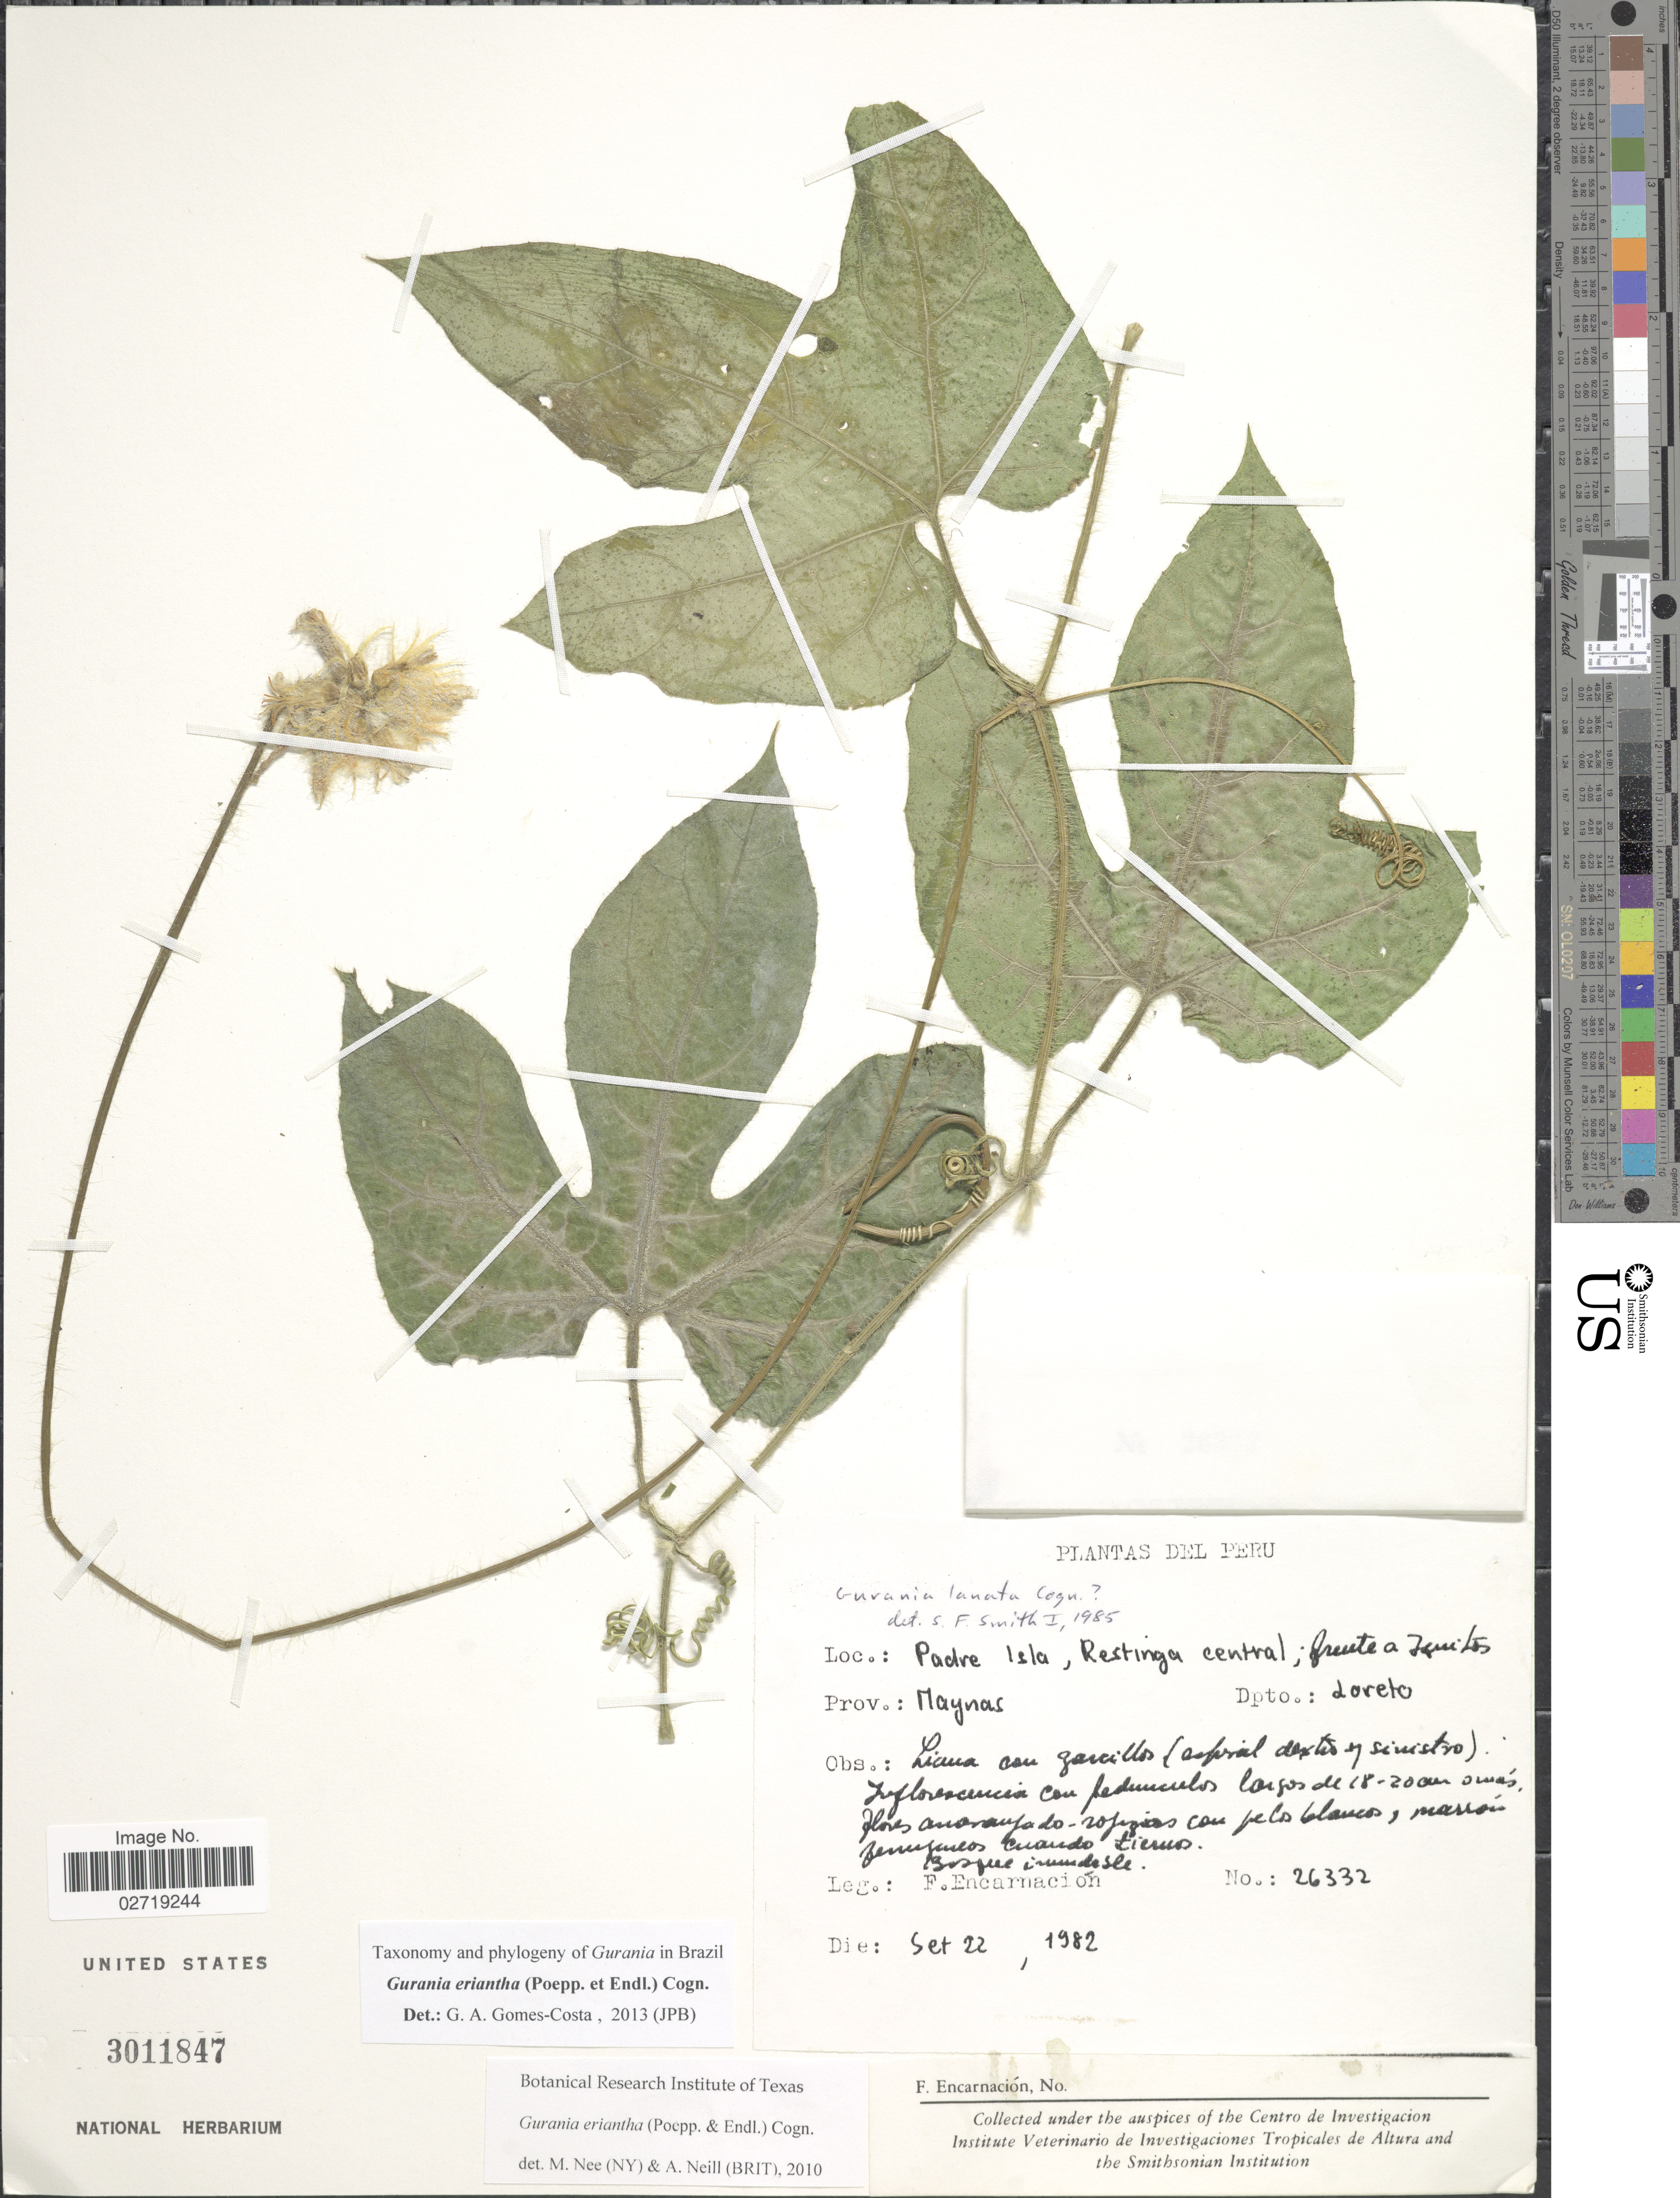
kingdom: Plantae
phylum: Tracheophyta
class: Magnoliopsida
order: Cucurbitales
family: Cucurbitaceae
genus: Gurania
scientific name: Gurania eriantha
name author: (Poepp. & Endl.) Cogn.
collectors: F. Encarnación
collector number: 26332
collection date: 1982-09-22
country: Peru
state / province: Loreto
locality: Padre Isla, Restinga central; frente a Iquitos, Prov. Maynas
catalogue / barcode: US 3011847